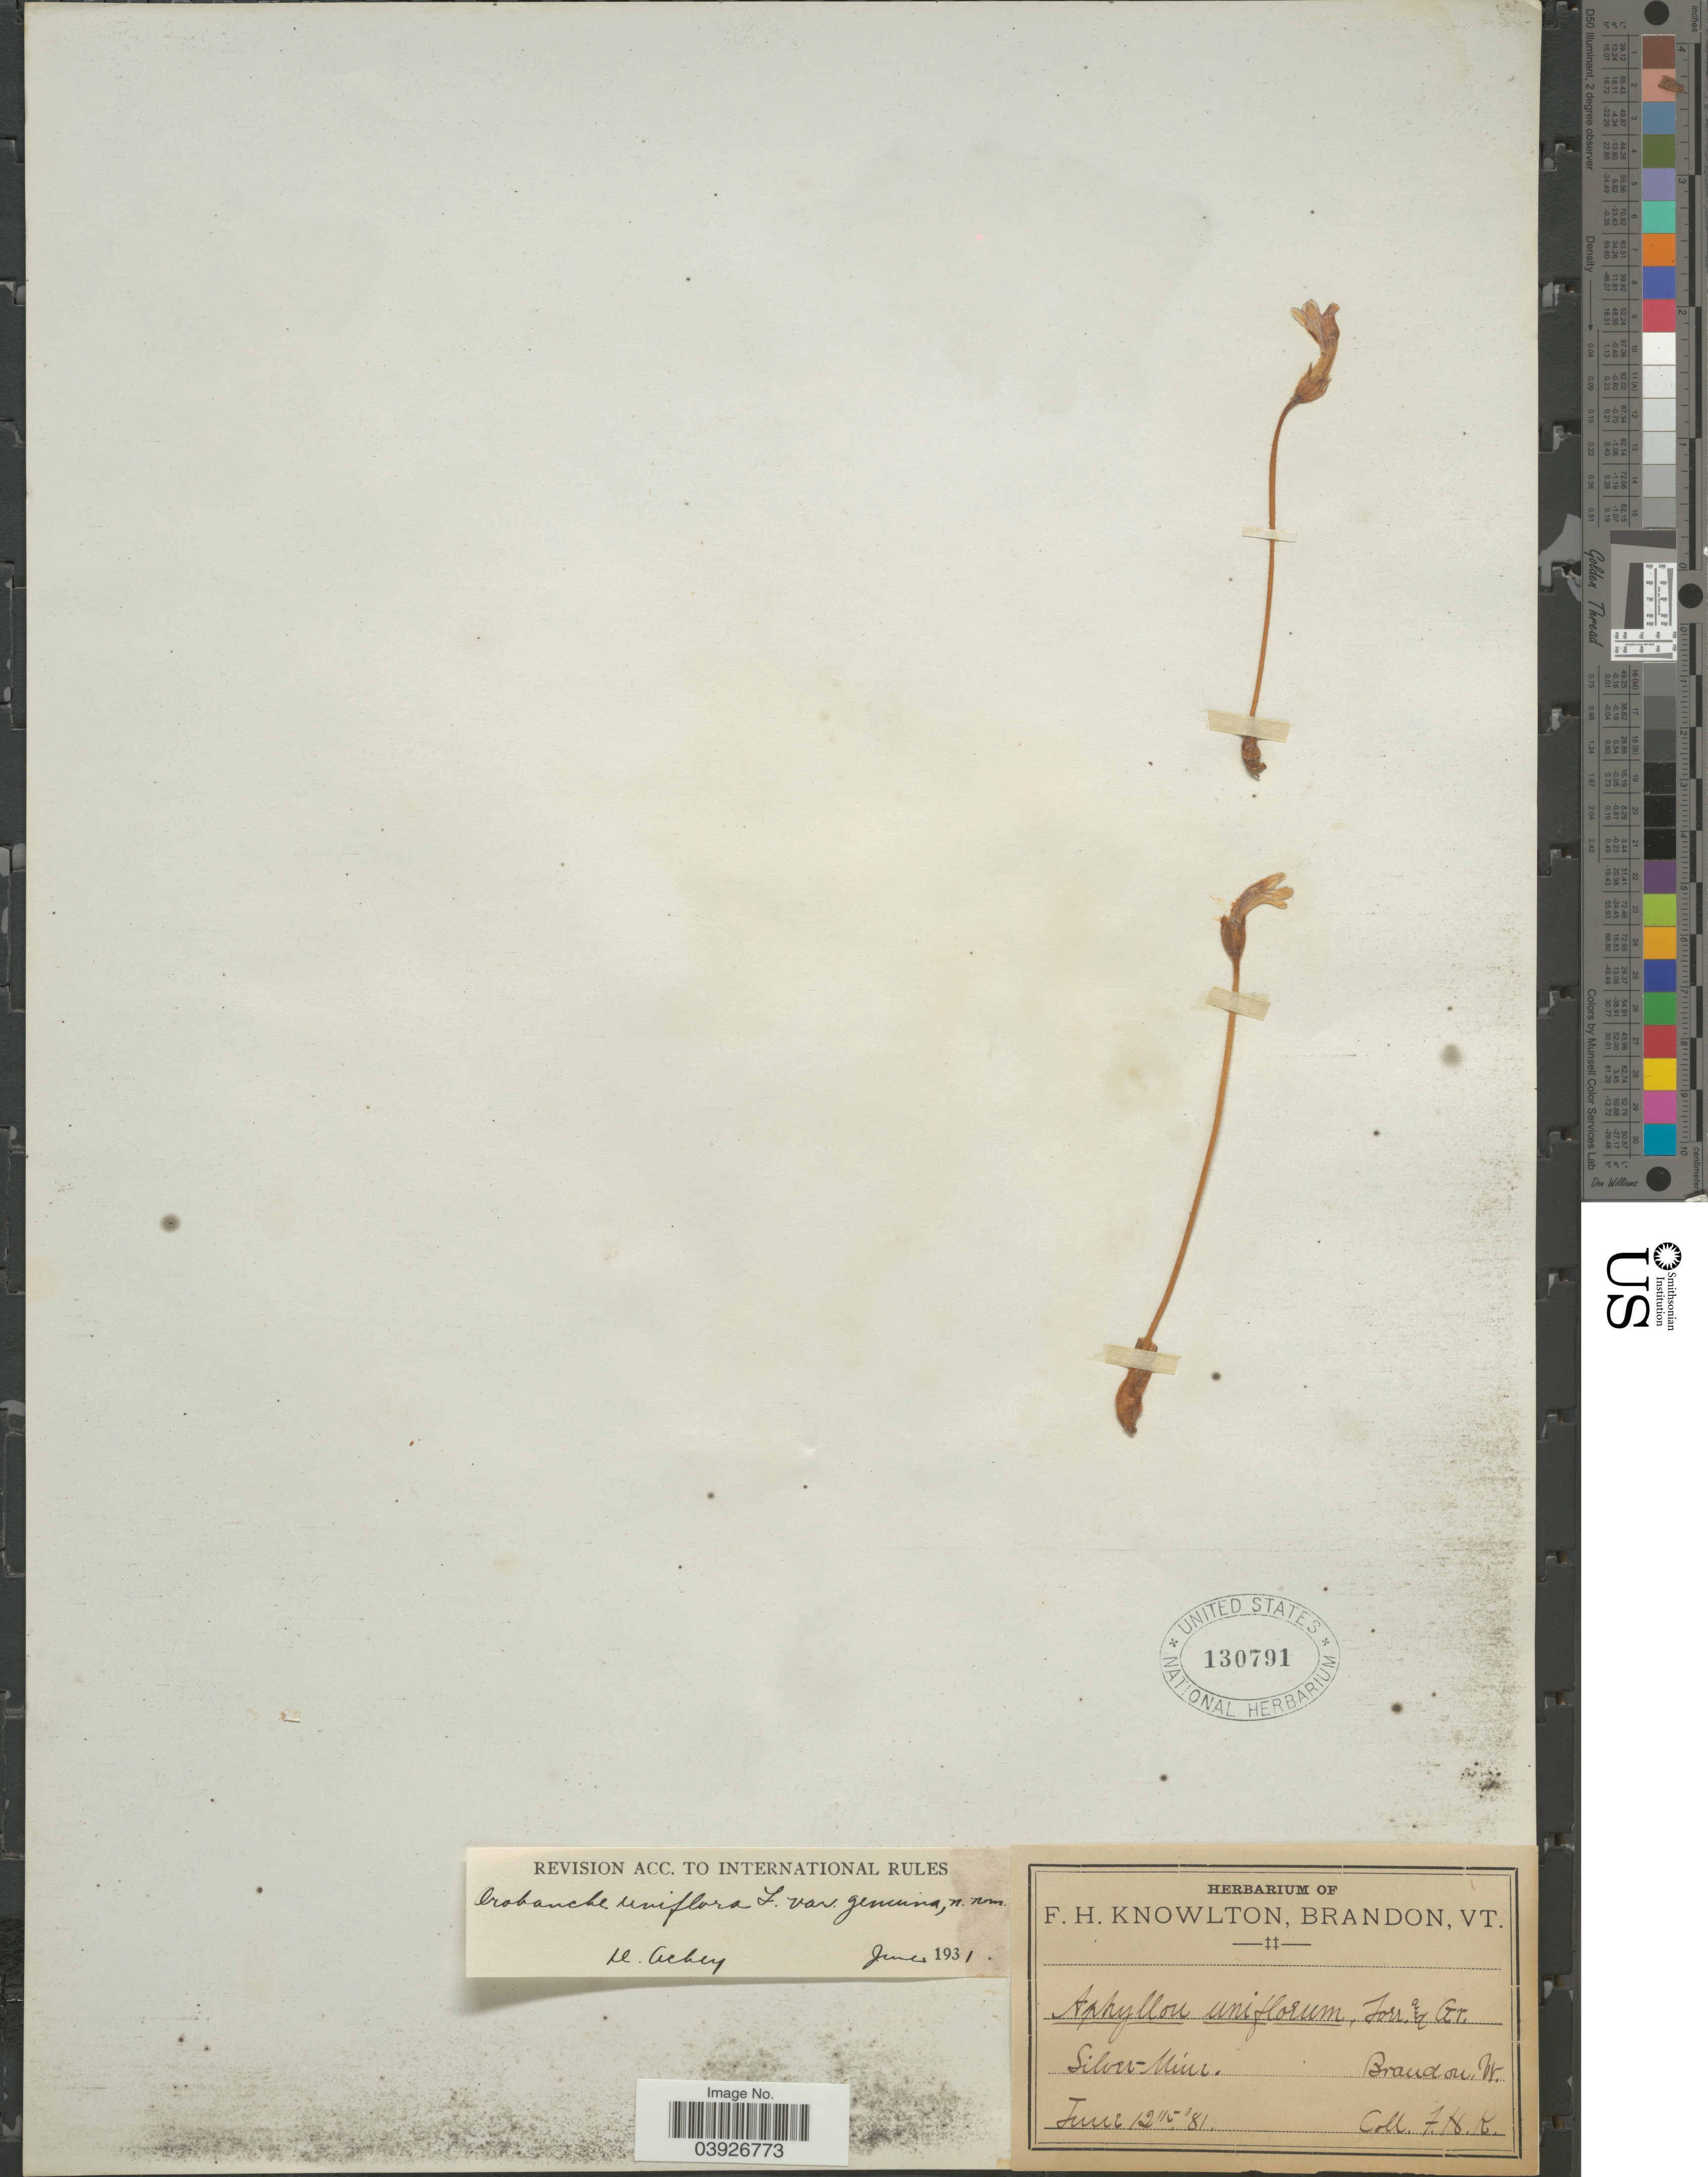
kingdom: Plantae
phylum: Tracheophyta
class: Magnoliopsida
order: Lamiales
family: Orobanchaceae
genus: Aphyllon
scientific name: Aphyllon uniflorum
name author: A. Gray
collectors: F. H. Knowlton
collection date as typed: Transcribed d/m/y: 12/6/81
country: United States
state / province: Vermont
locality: Silver-Mine. Brandon.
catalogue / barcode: US 130791